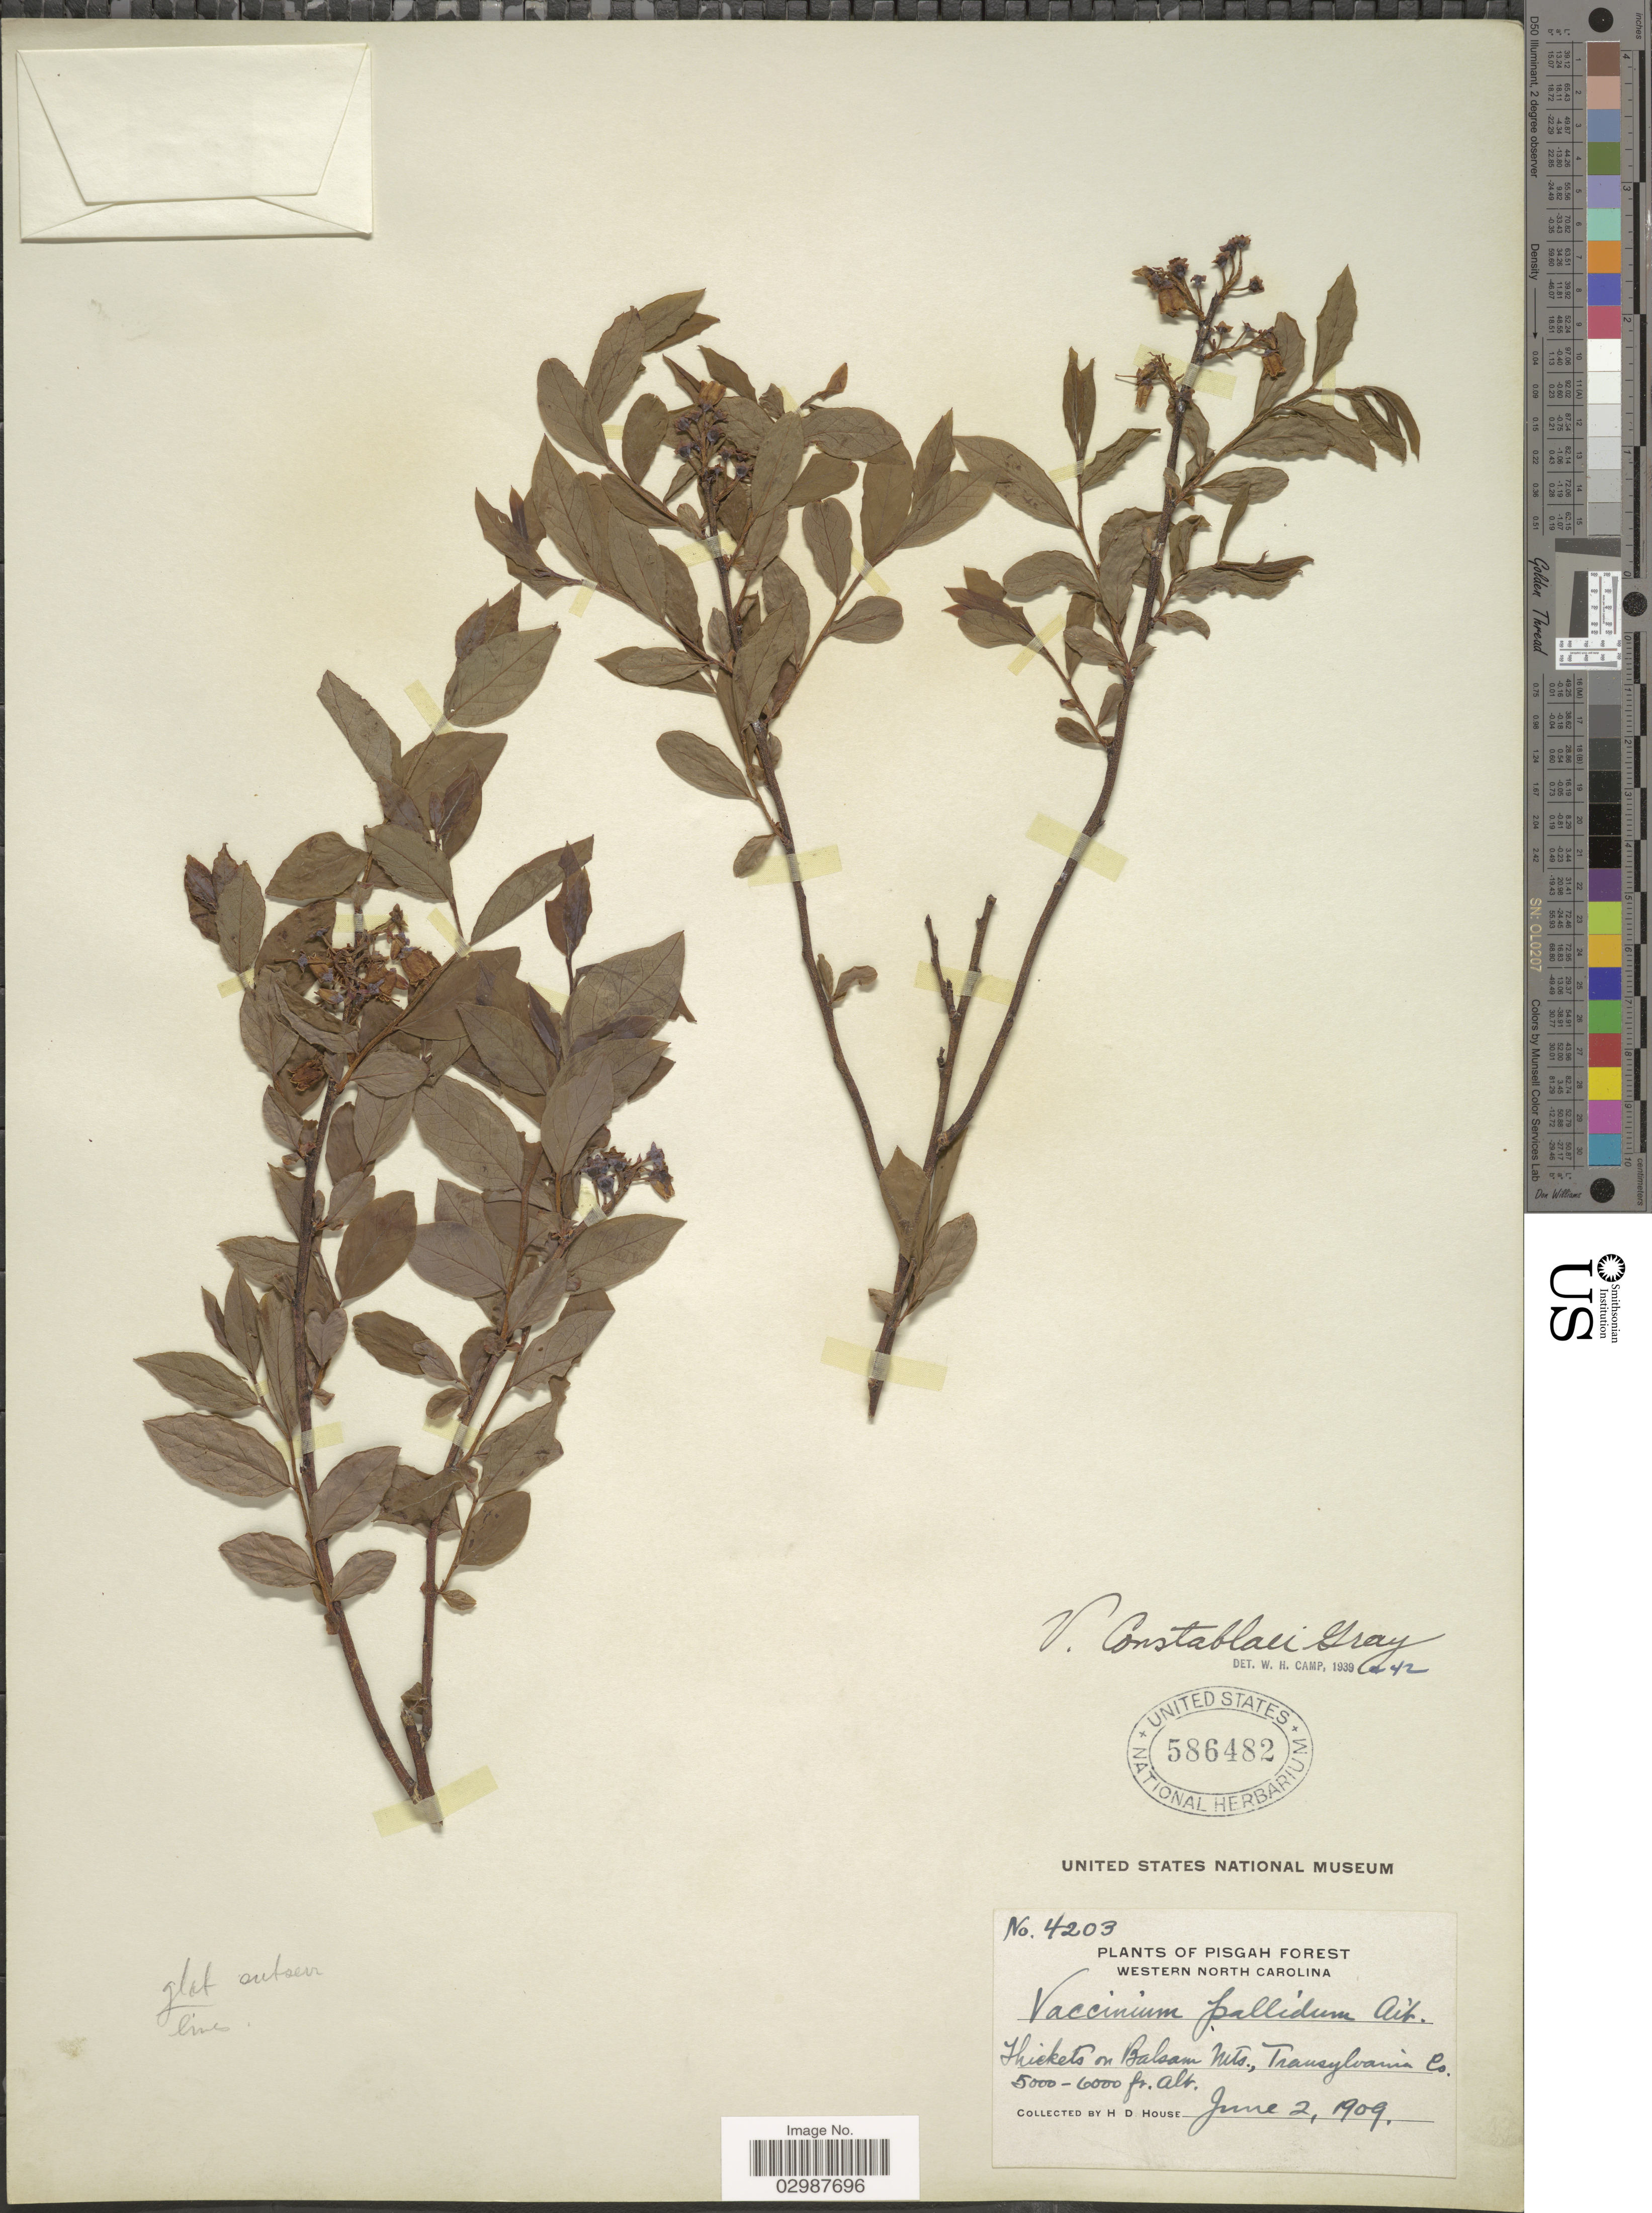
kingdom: Plantae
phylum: Tracheophyta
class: Magnoliopsida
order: Ericales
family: Ericaceae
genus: Vaccinium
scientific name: Vaccinium constablaei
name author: A. Gray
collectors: H. D. House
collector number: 4203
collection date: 1909-06-02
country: United States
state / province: North Carolina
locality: Western North Carolina. Pisgah Forest. Thickets on Balsam Mts., Transylvania Co.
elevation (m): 1524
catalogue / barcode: US 586482